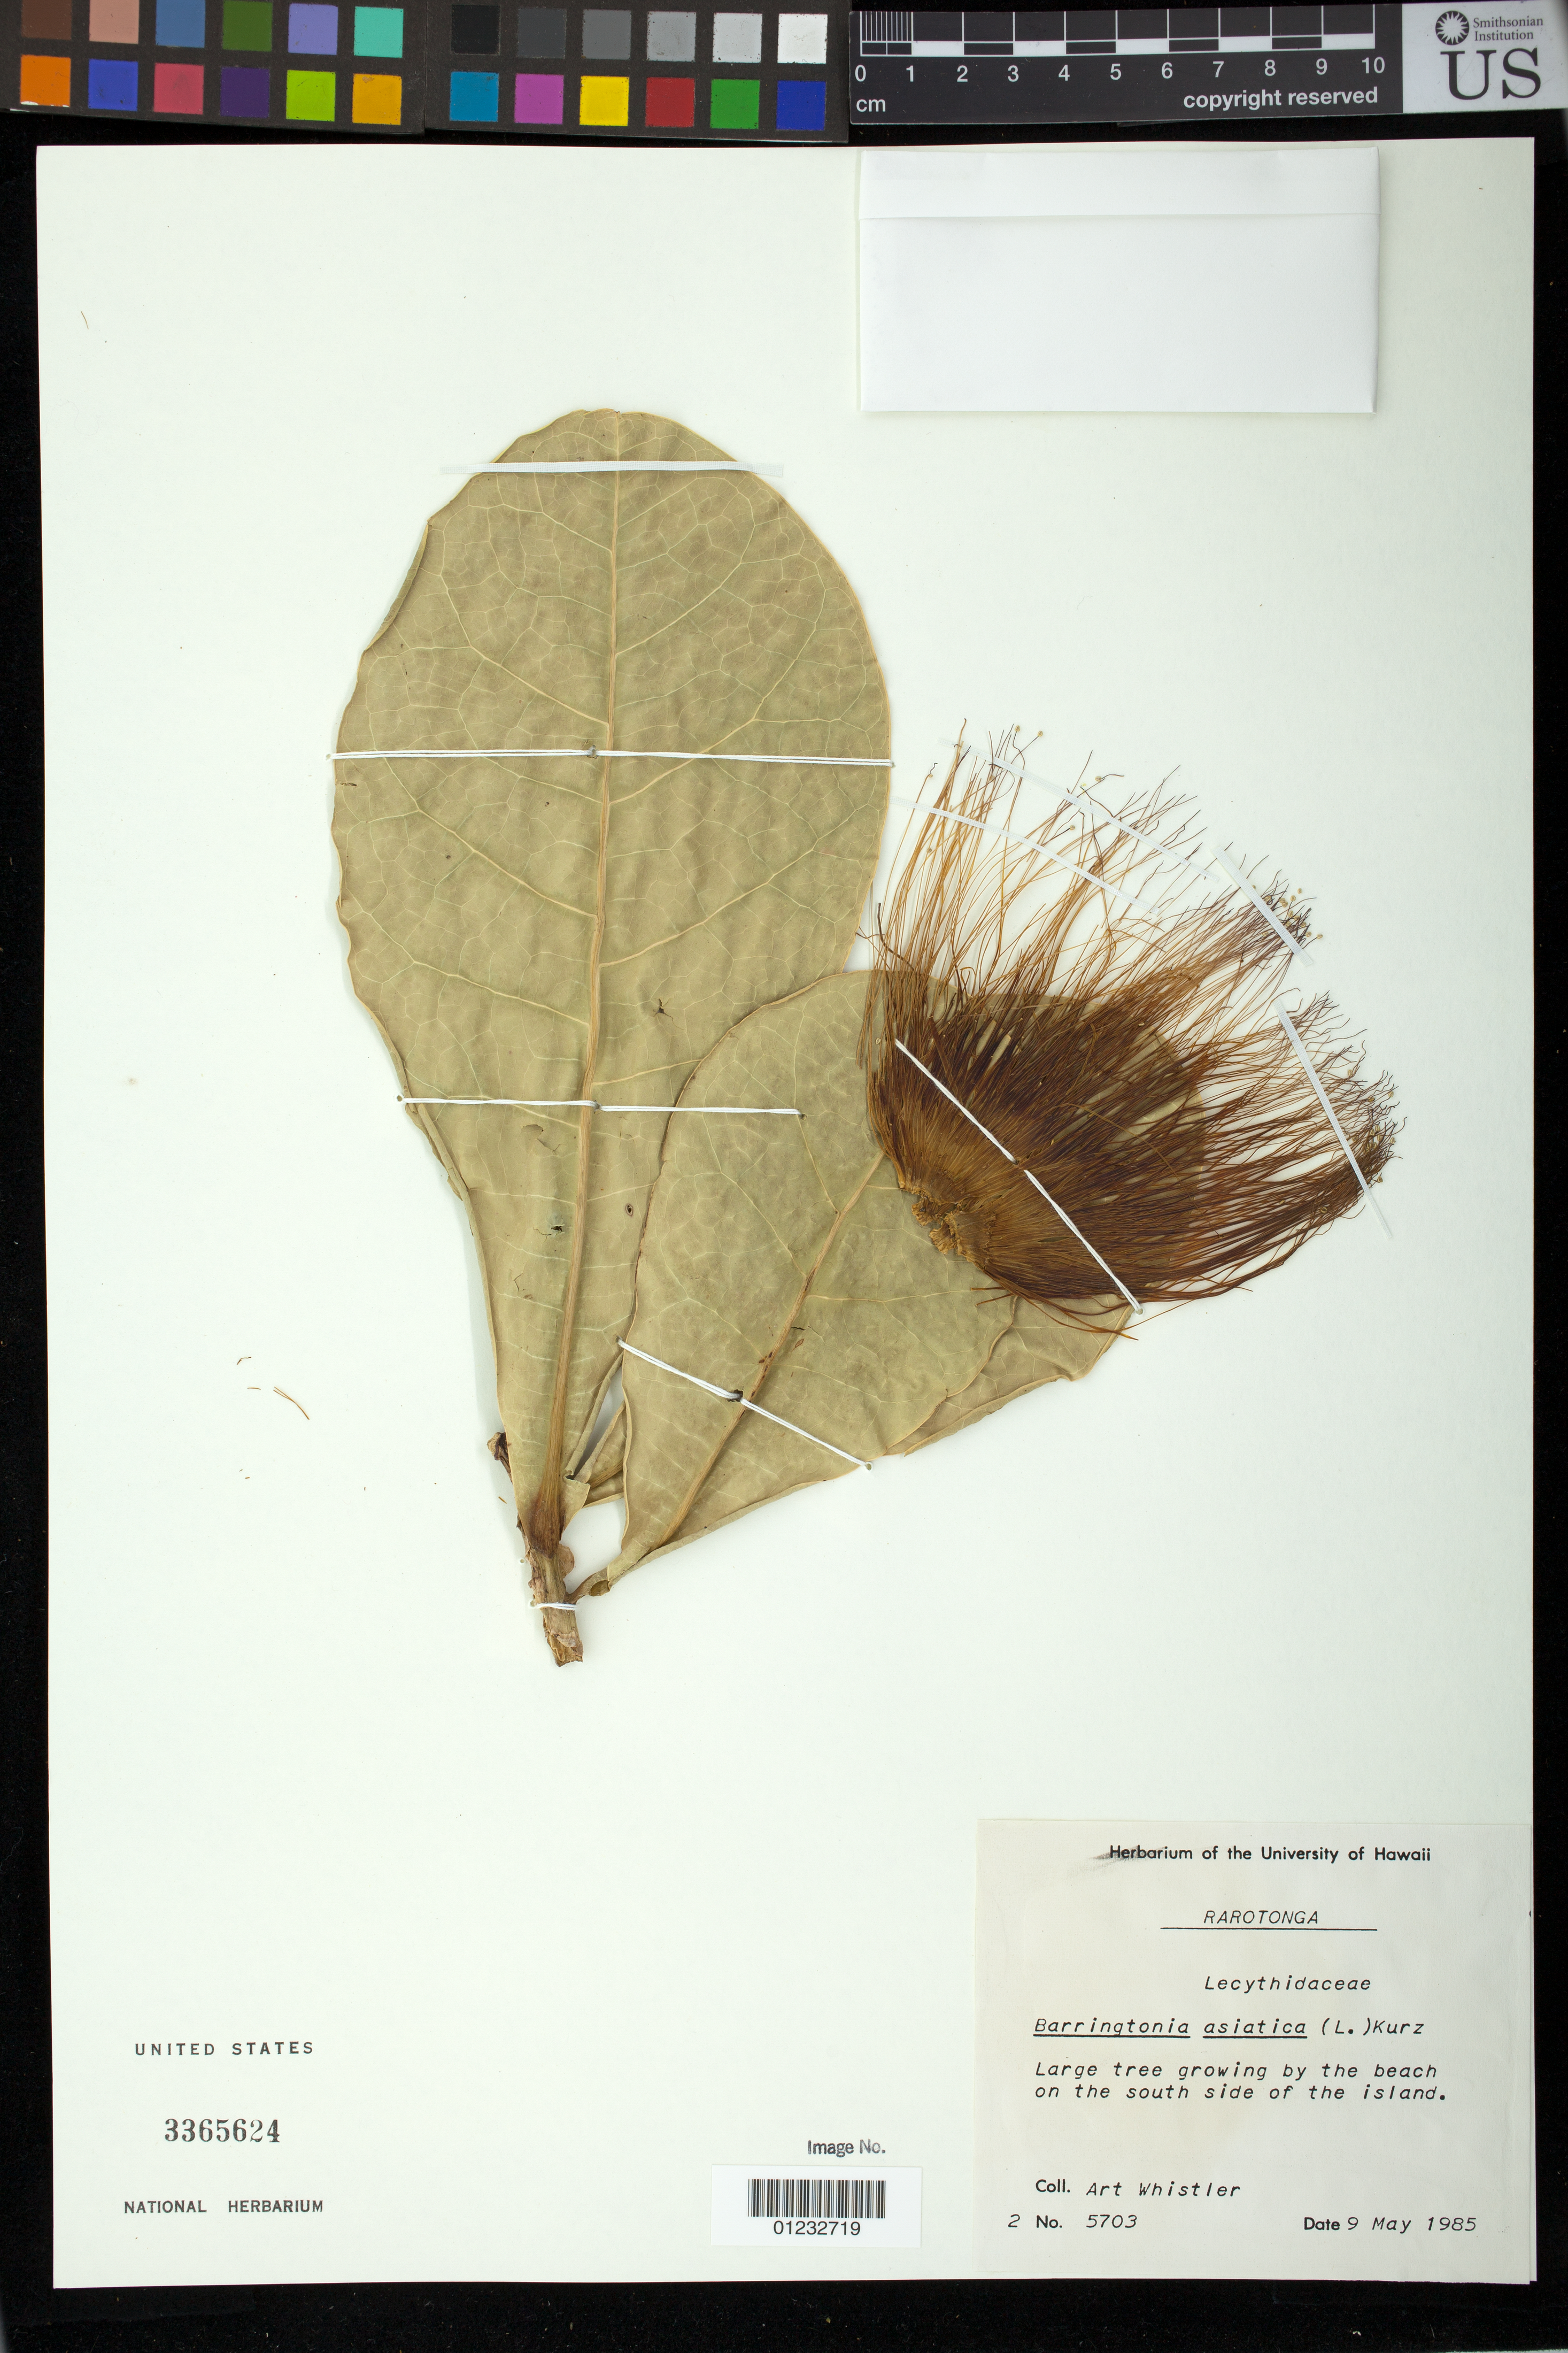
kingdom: Plantae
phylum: Tracheophyta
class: Magnoliopsida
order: Ericales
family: Lecythidaceae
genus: Barringtonia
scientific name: Barringtonia asiatica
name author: (L.) Kurz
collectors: A. Whistler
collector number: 5703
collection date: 1985-05-09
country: Cook Islands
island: Rarotonga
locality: the south of the island.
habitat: by the beach.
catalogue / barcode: US 3365624